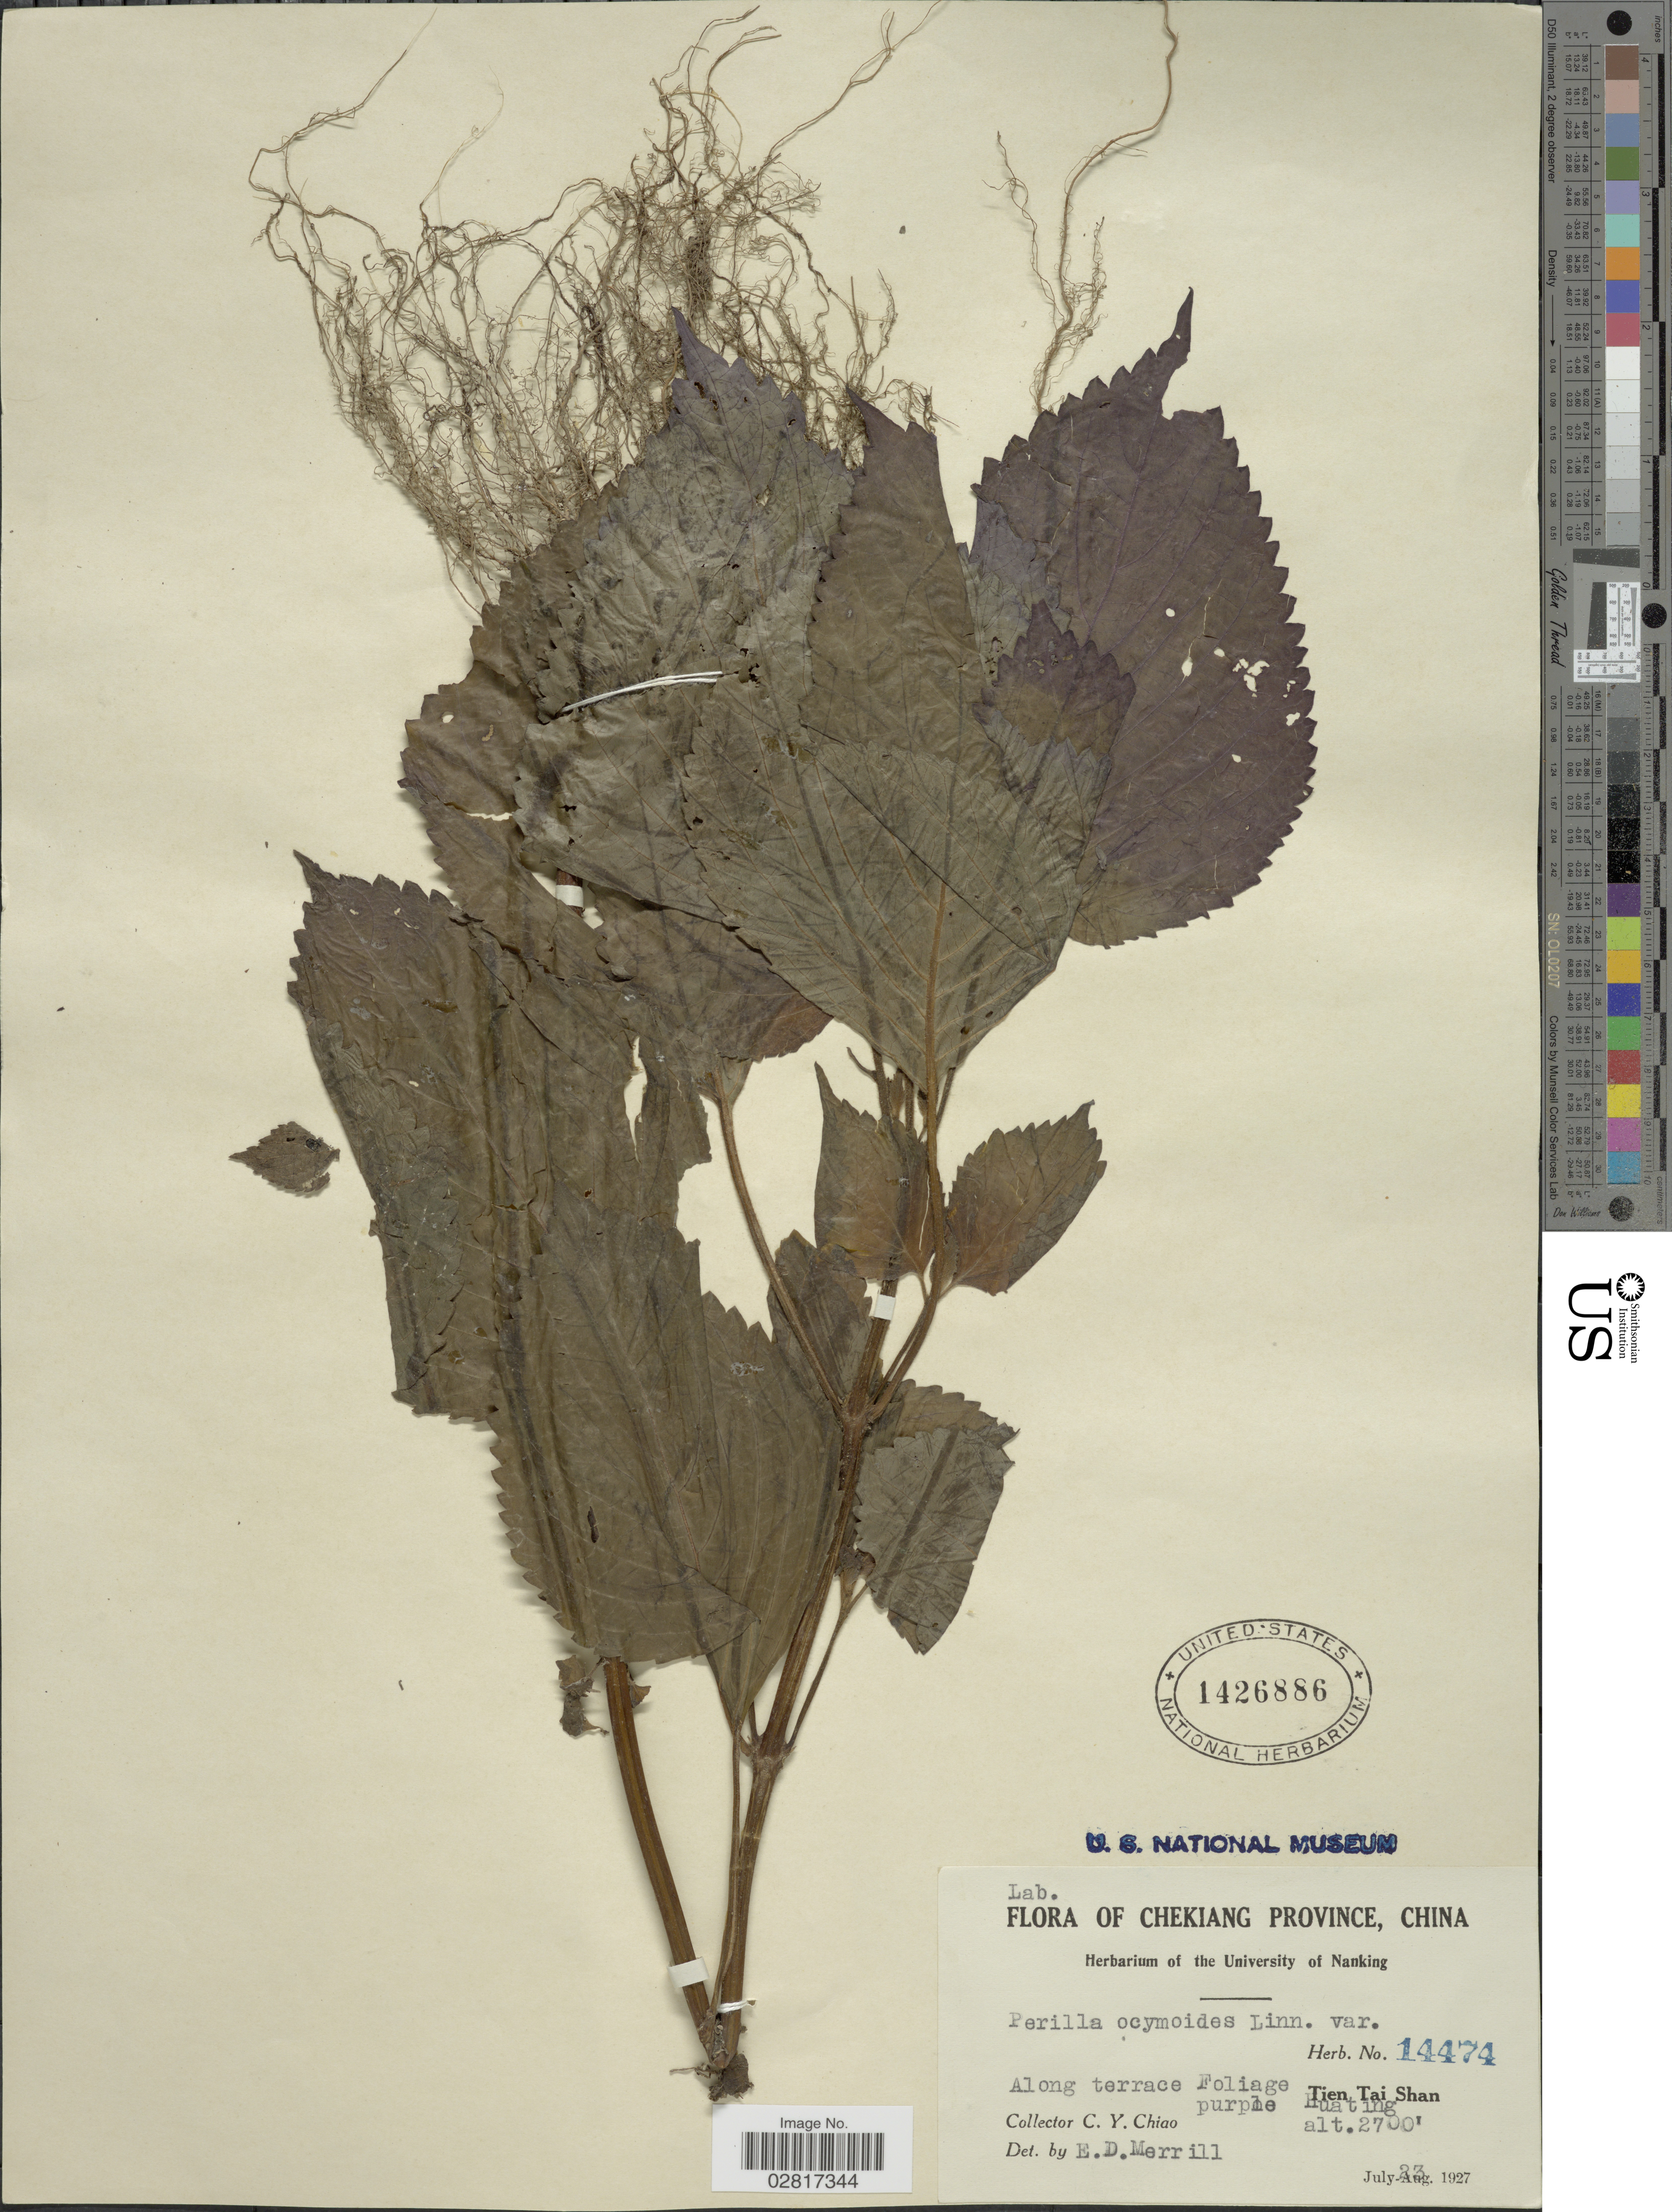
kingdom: Plantae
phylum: Tracheophyta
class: Magnoliopsida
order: Lamiales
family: Lamiaceae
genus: Perilla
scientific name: Perilla frutescens var. crispa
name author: (Thunb.) H. Deane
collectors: C. Y. Chiao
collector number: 14474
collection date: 1927-07-23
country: China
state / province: Zhejiang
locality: Along terrace Foliage purple. Tien Tai Shan Huating.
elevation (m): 823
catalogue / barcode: US 1426886